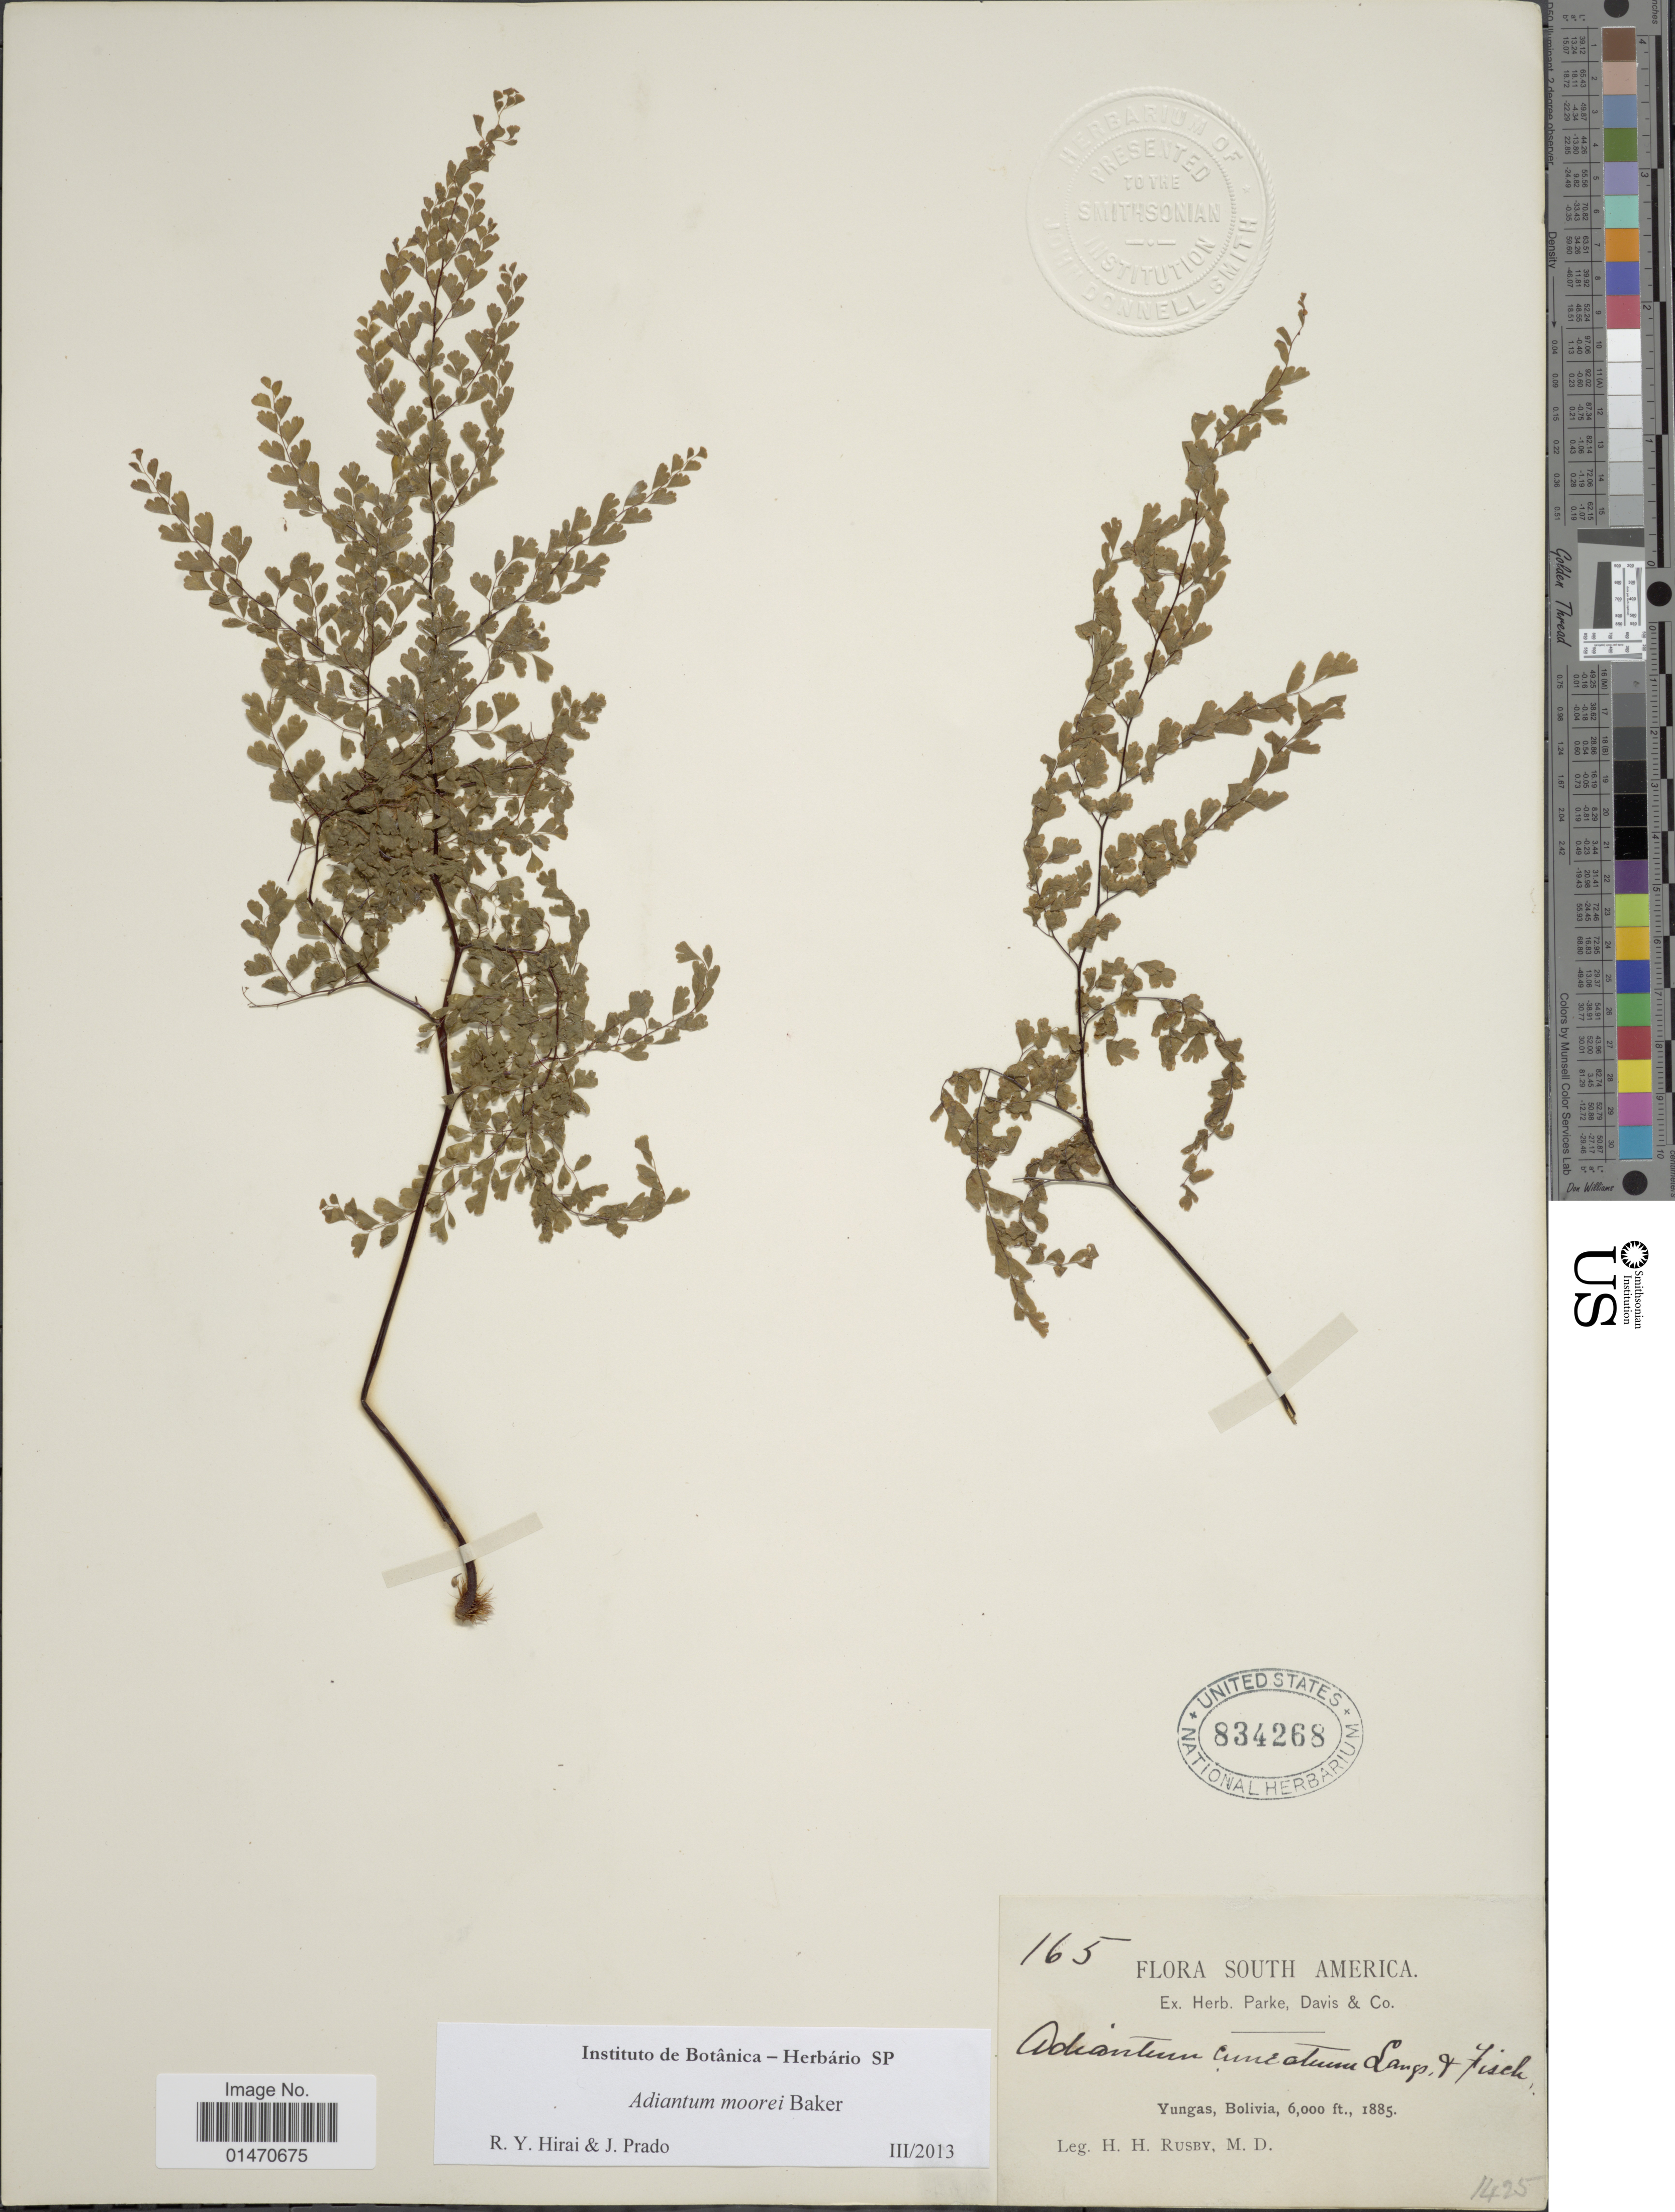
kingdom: Plantae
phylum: Tracheophyta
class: Polypodiopsida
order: Polypodiales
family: Pteridaceae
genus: Adiantum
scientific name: Adiantum moorei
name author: Baker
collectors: H. H. Rusby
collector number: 165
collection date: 1885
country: Bolivia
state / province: La Paz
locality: Yungas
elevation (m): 1829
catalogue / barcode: US 834268